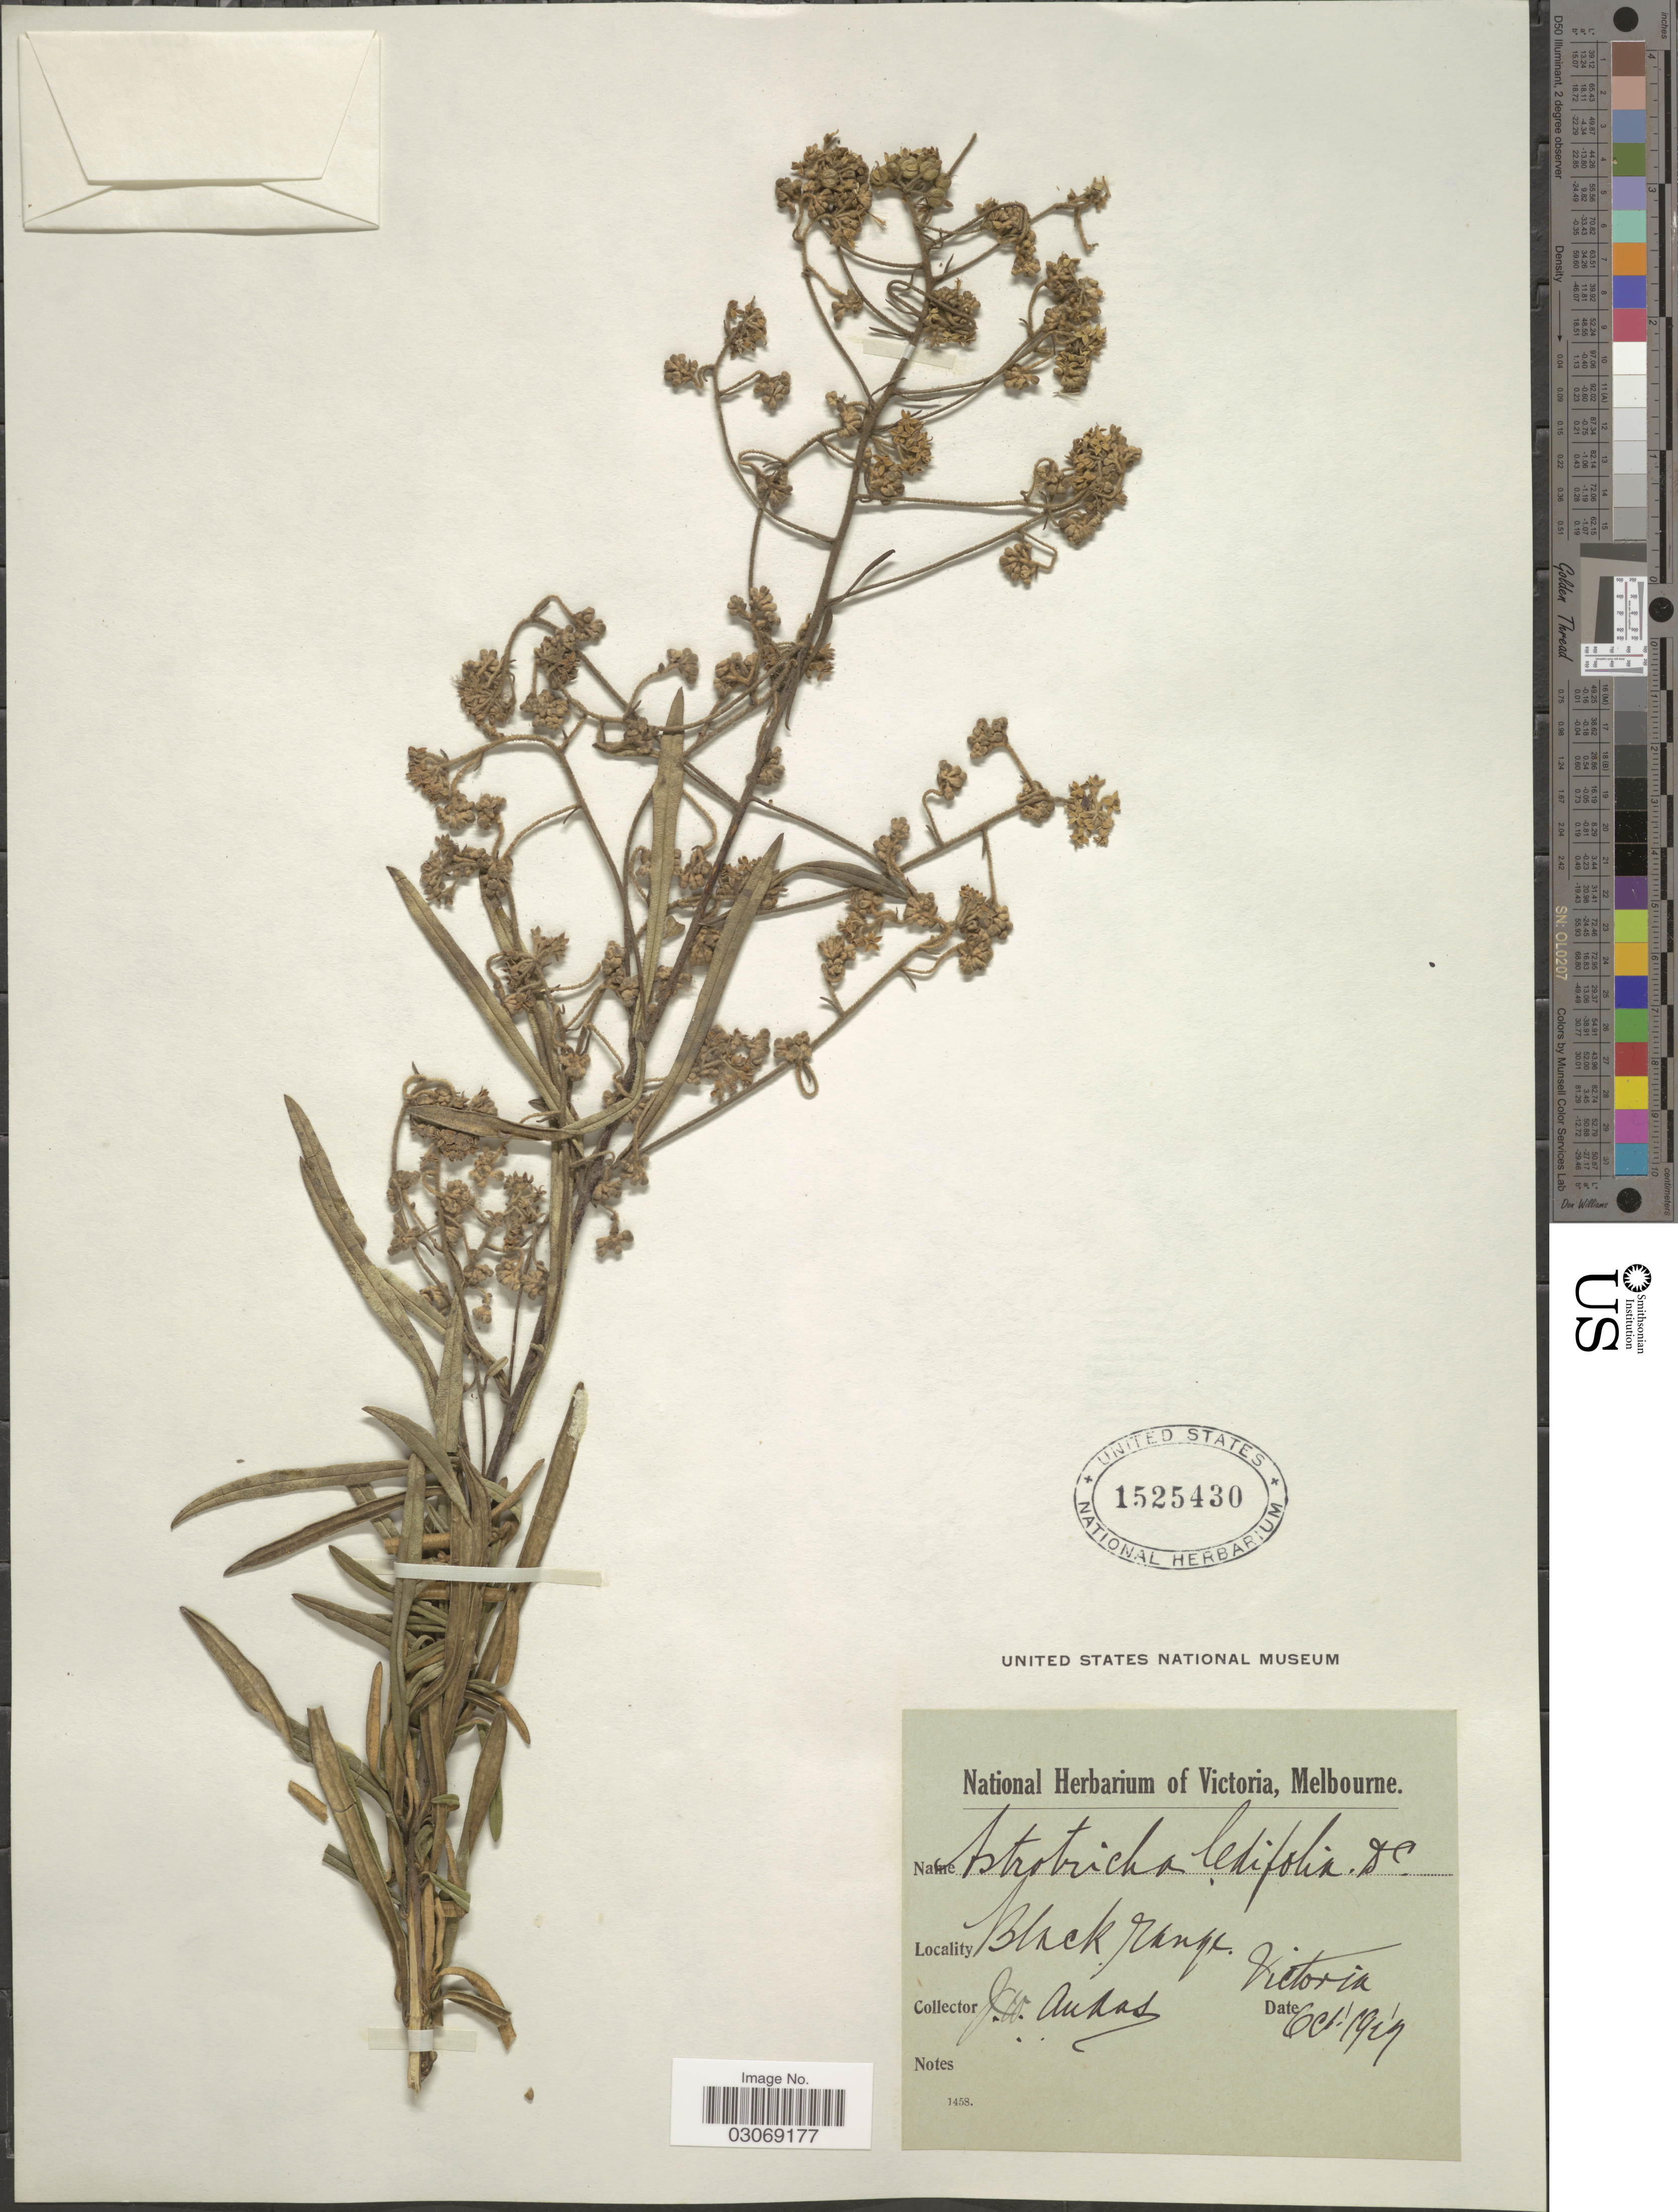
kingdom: Plantae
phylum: Tracheophyta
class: Magnoliopsida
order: Apiales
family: Araliaceae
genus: Astrotricha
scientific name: Astrotricha ledifolia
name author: DC.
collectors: J. Audas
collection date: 1929-10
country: Australia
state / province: Victoria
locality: Black range, Victoria.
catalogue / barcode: US 1525430